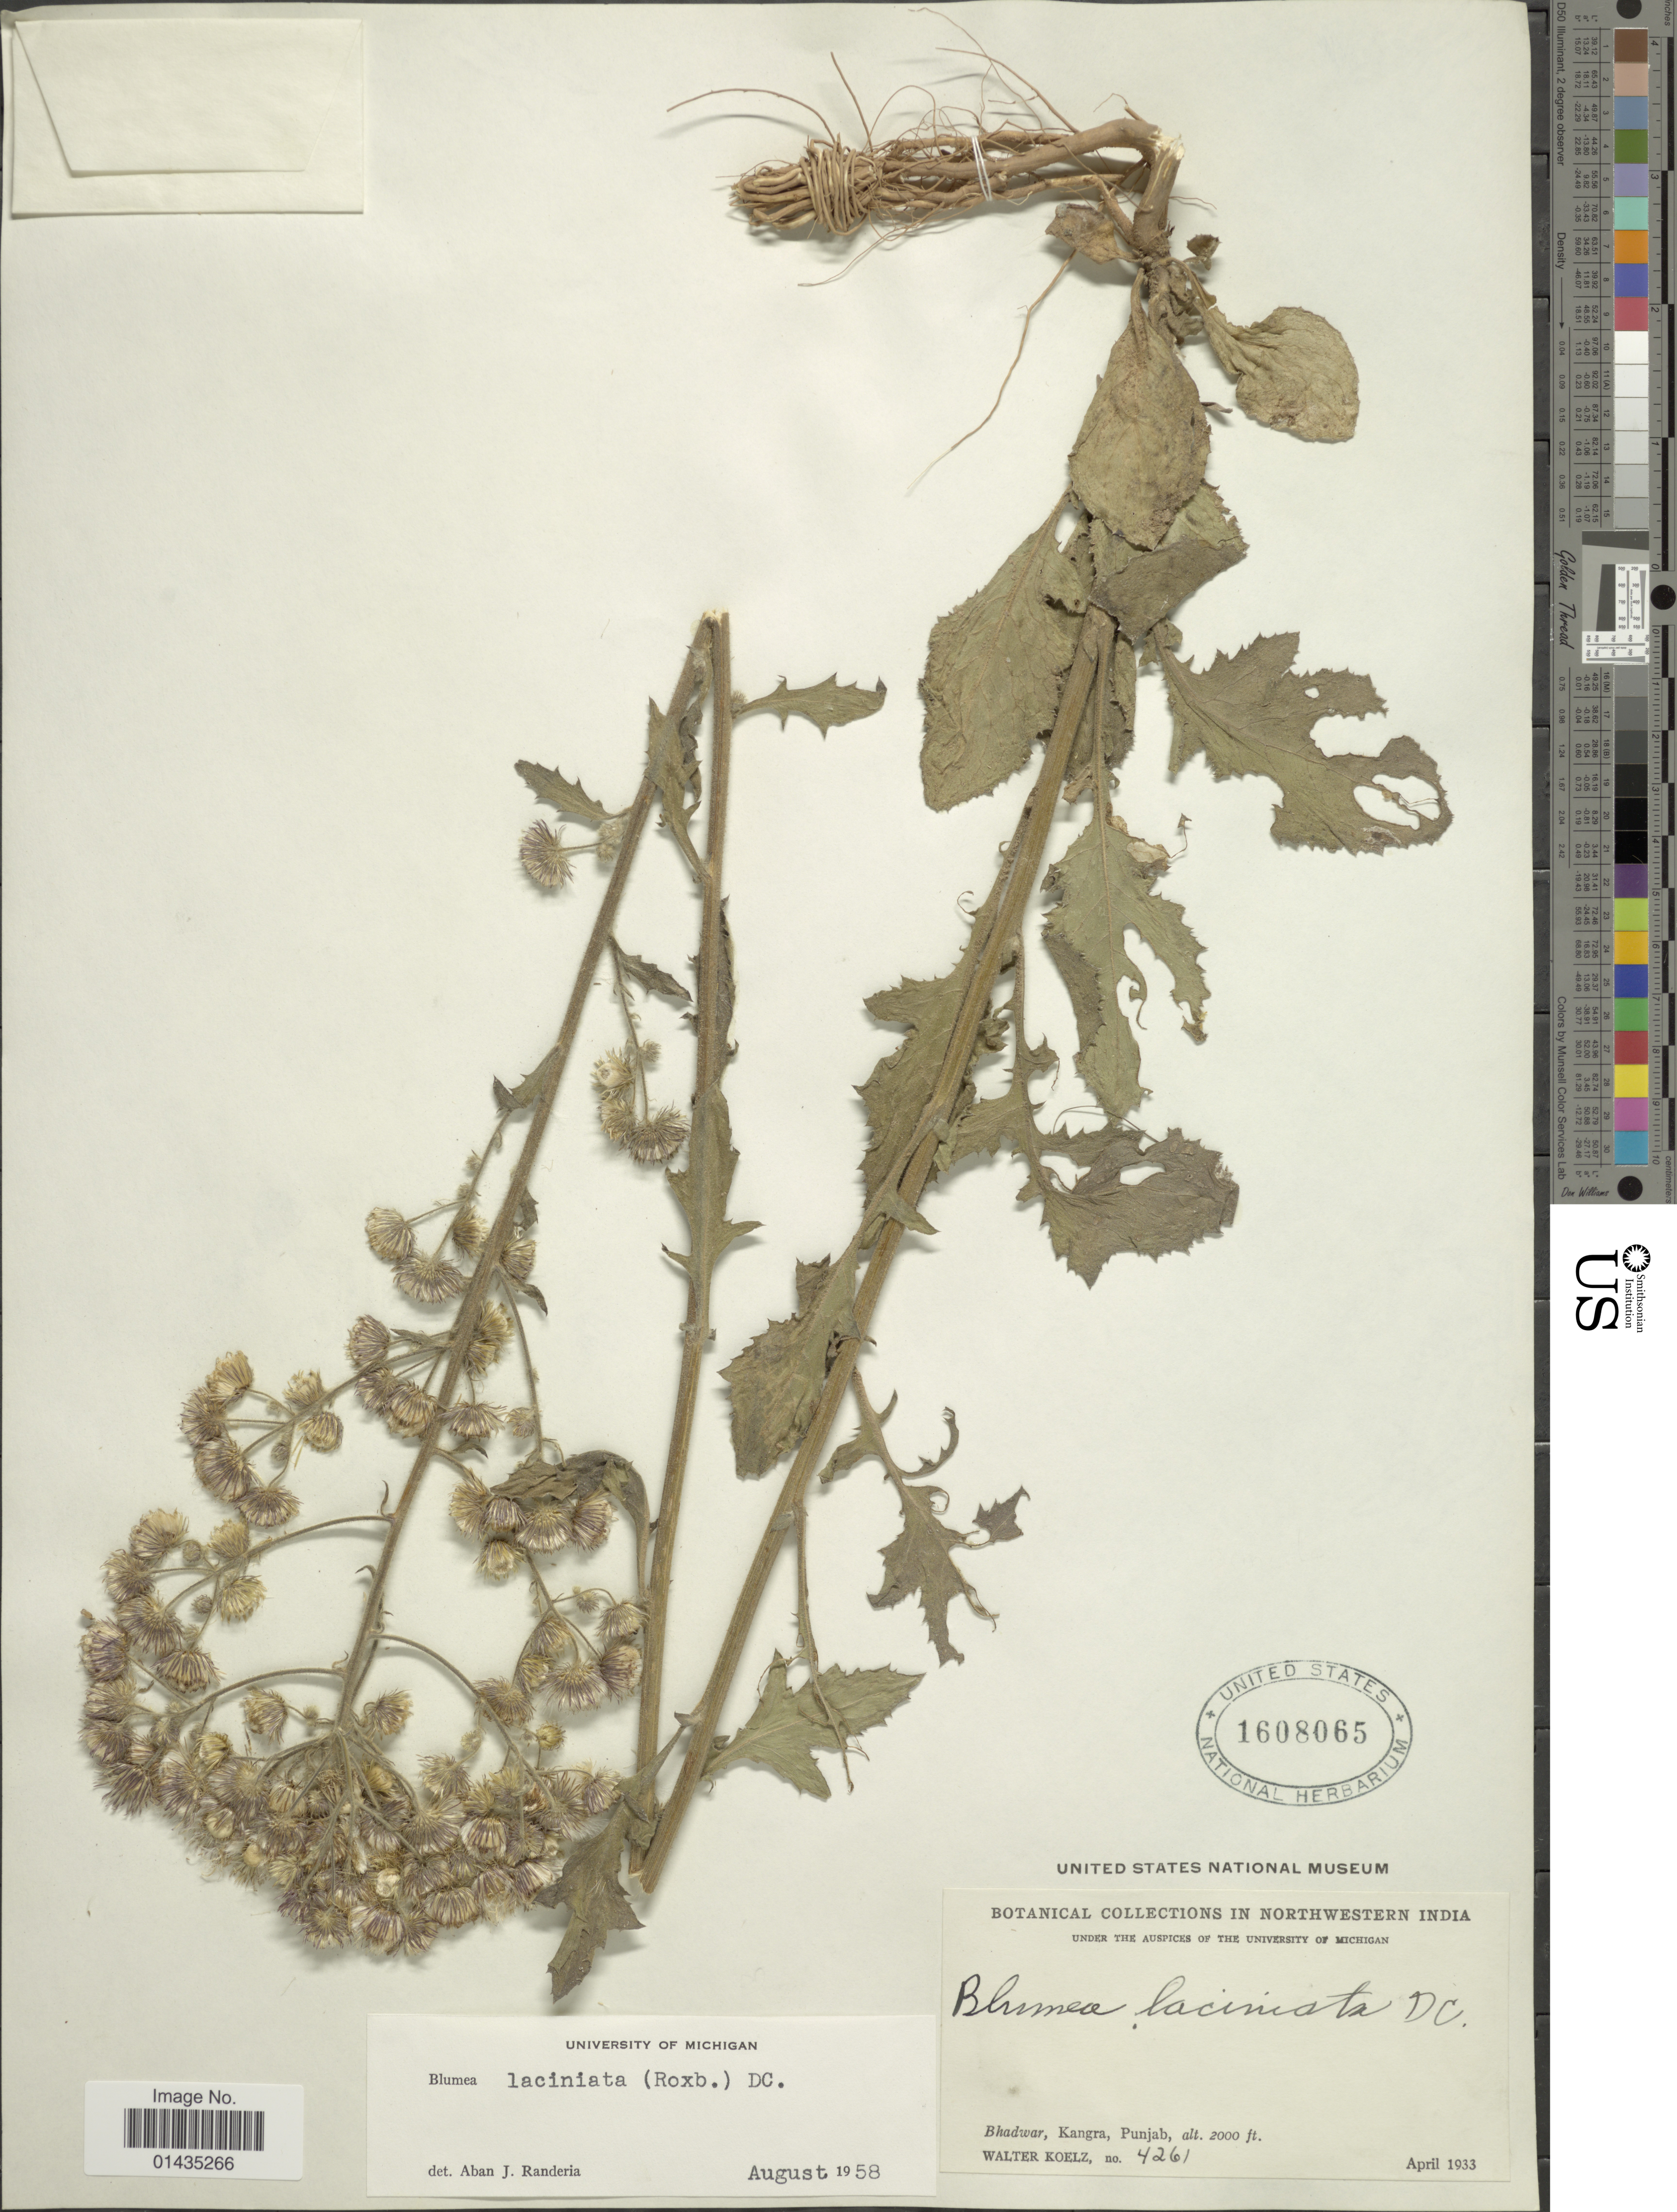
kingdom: Plantae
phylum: Tracheophyta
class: Magnoliopsida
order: Asterales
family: Asteraceae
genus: Blumea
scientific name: Blumea laciniata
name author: (Roxb.) DC.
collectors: W. N. Koelz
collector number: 4261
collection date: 1933-04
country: India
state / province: Himachal Pradesh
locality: Northwestern India, Bhadwar, Kangra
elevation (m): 610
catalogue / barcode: US 1608065